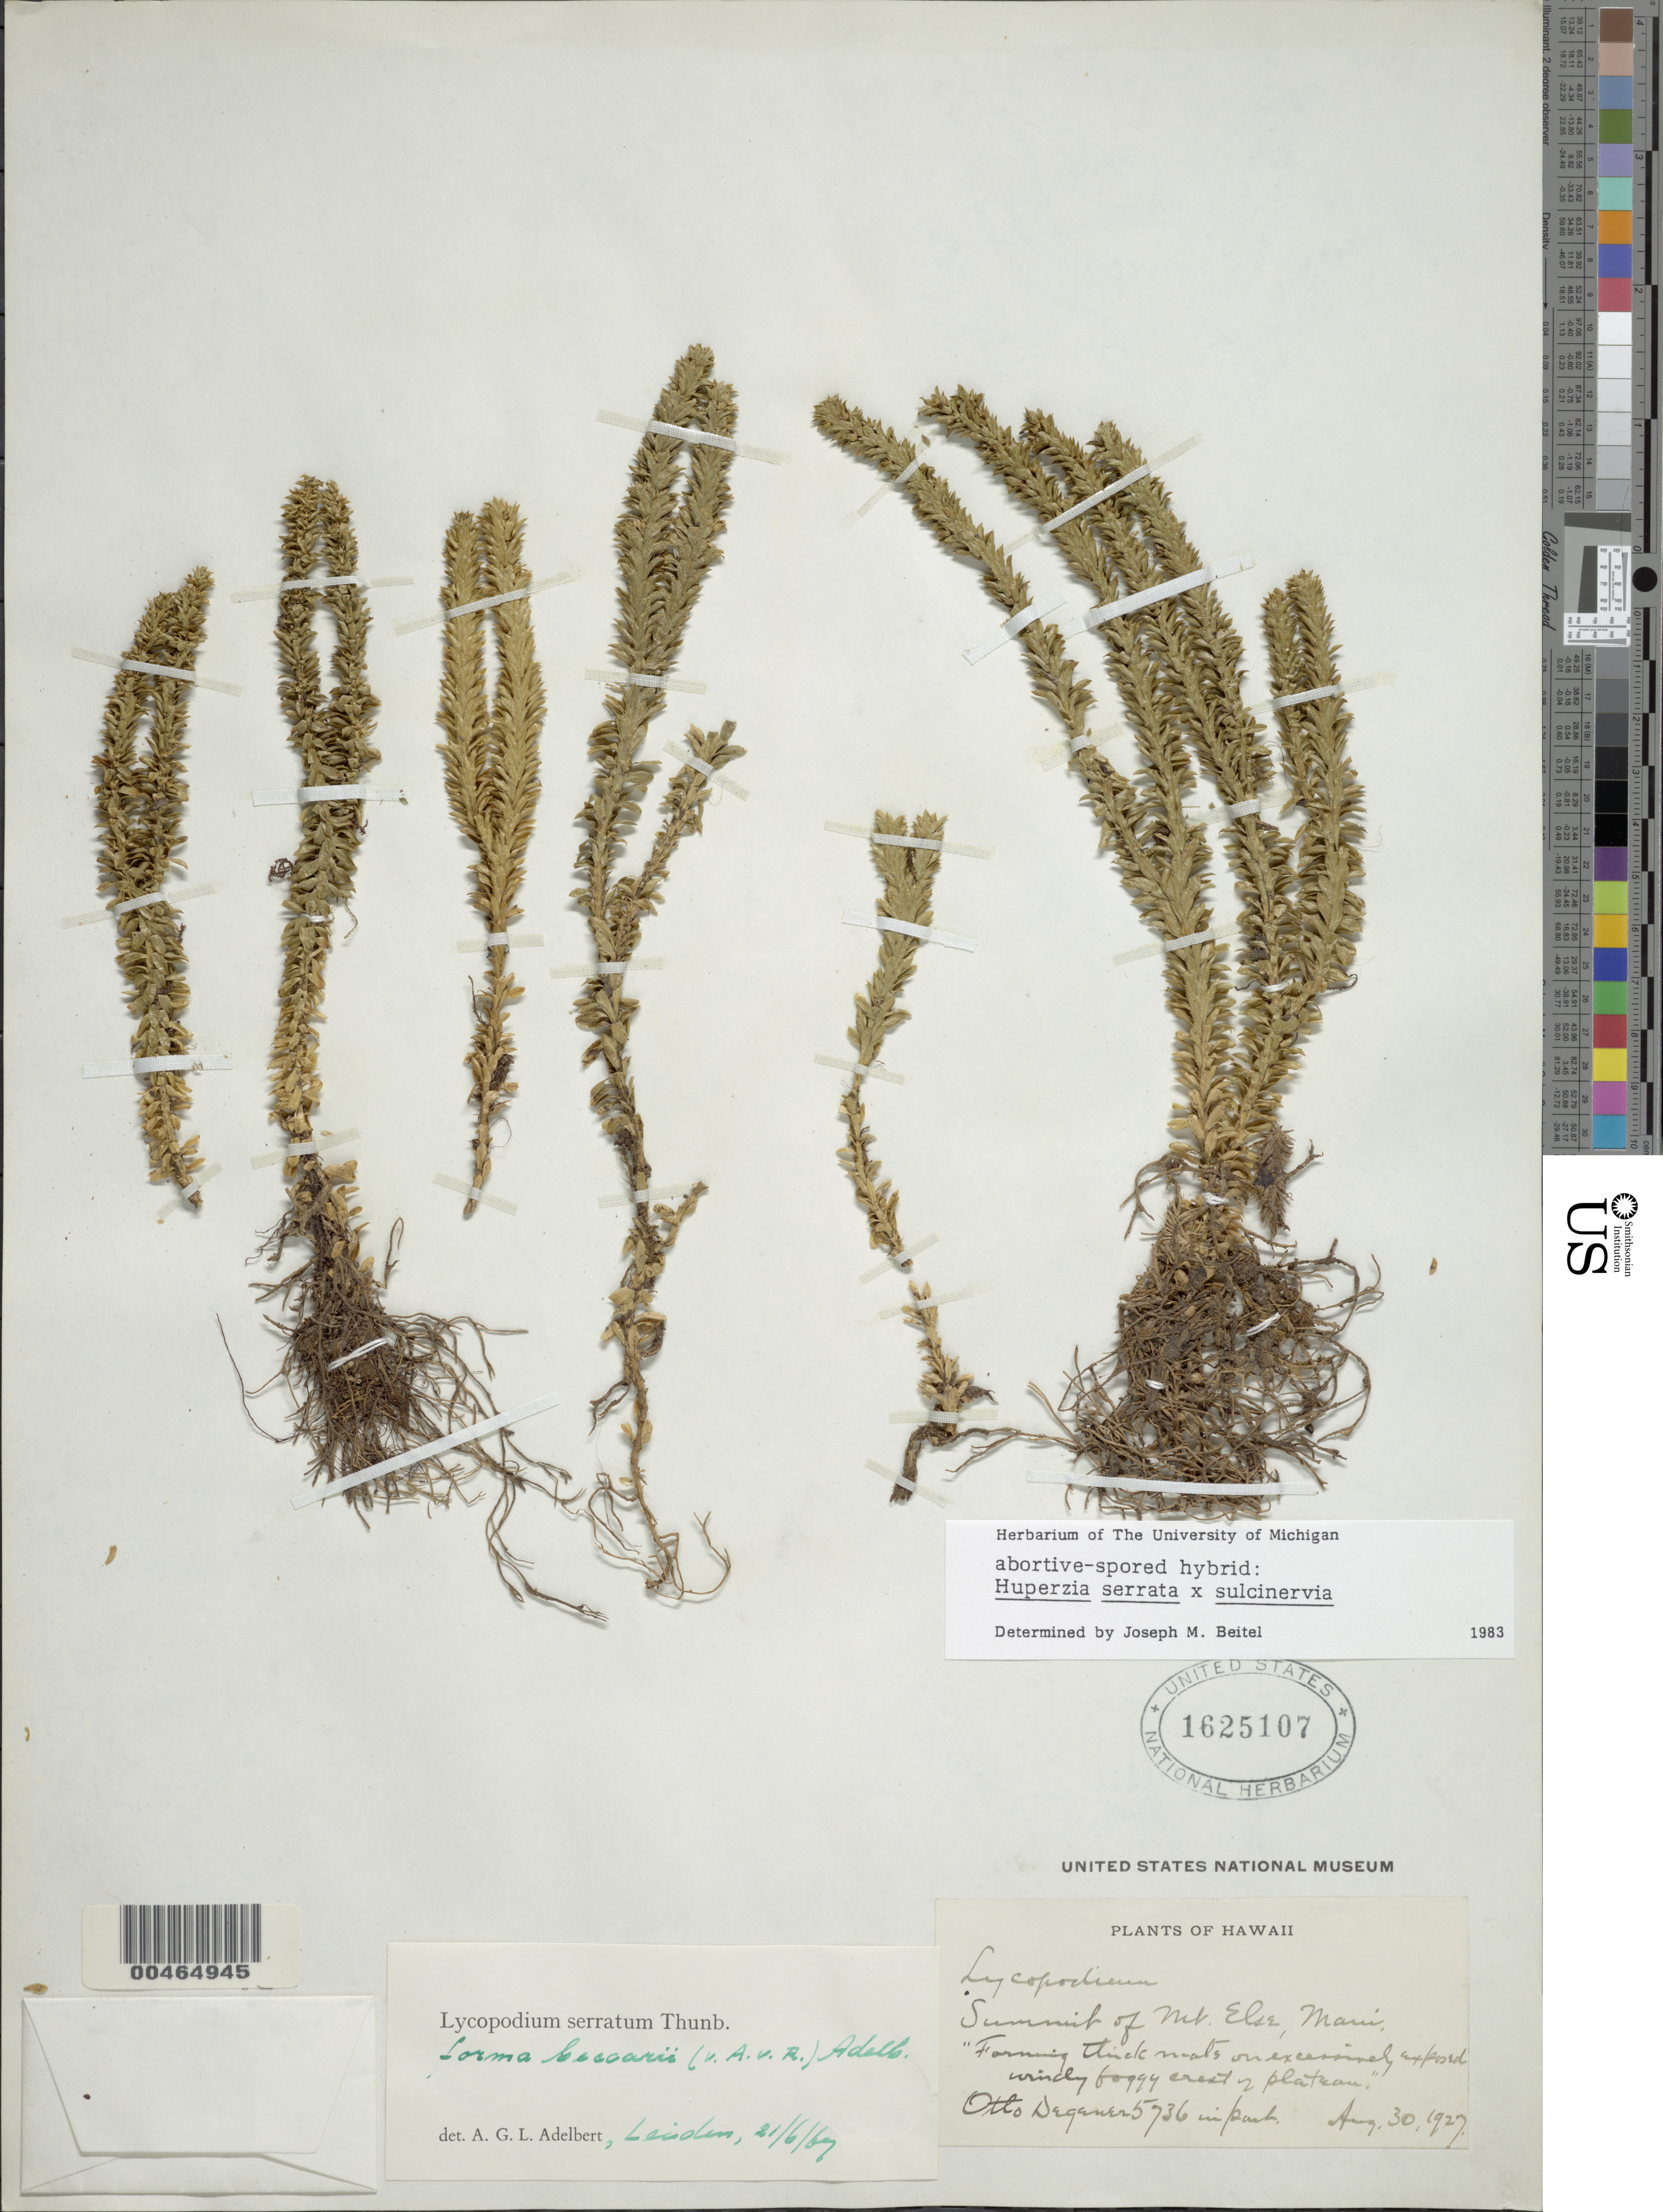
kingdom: Plantae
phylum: Tracheophyta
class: Lycopodiopsida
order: Lycopodiales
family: Lycopodiaceae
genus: Huperzia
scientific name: Huperzia serrata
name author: (Thunb.) Trevis.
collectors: O. Degener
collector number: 5736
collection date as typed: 30 Aug 1927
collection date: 1927-08-30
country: United States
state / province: Hawaii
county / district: Maui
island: Maui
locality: Summit of Mount Eke, Maui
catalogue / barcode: US 1625107